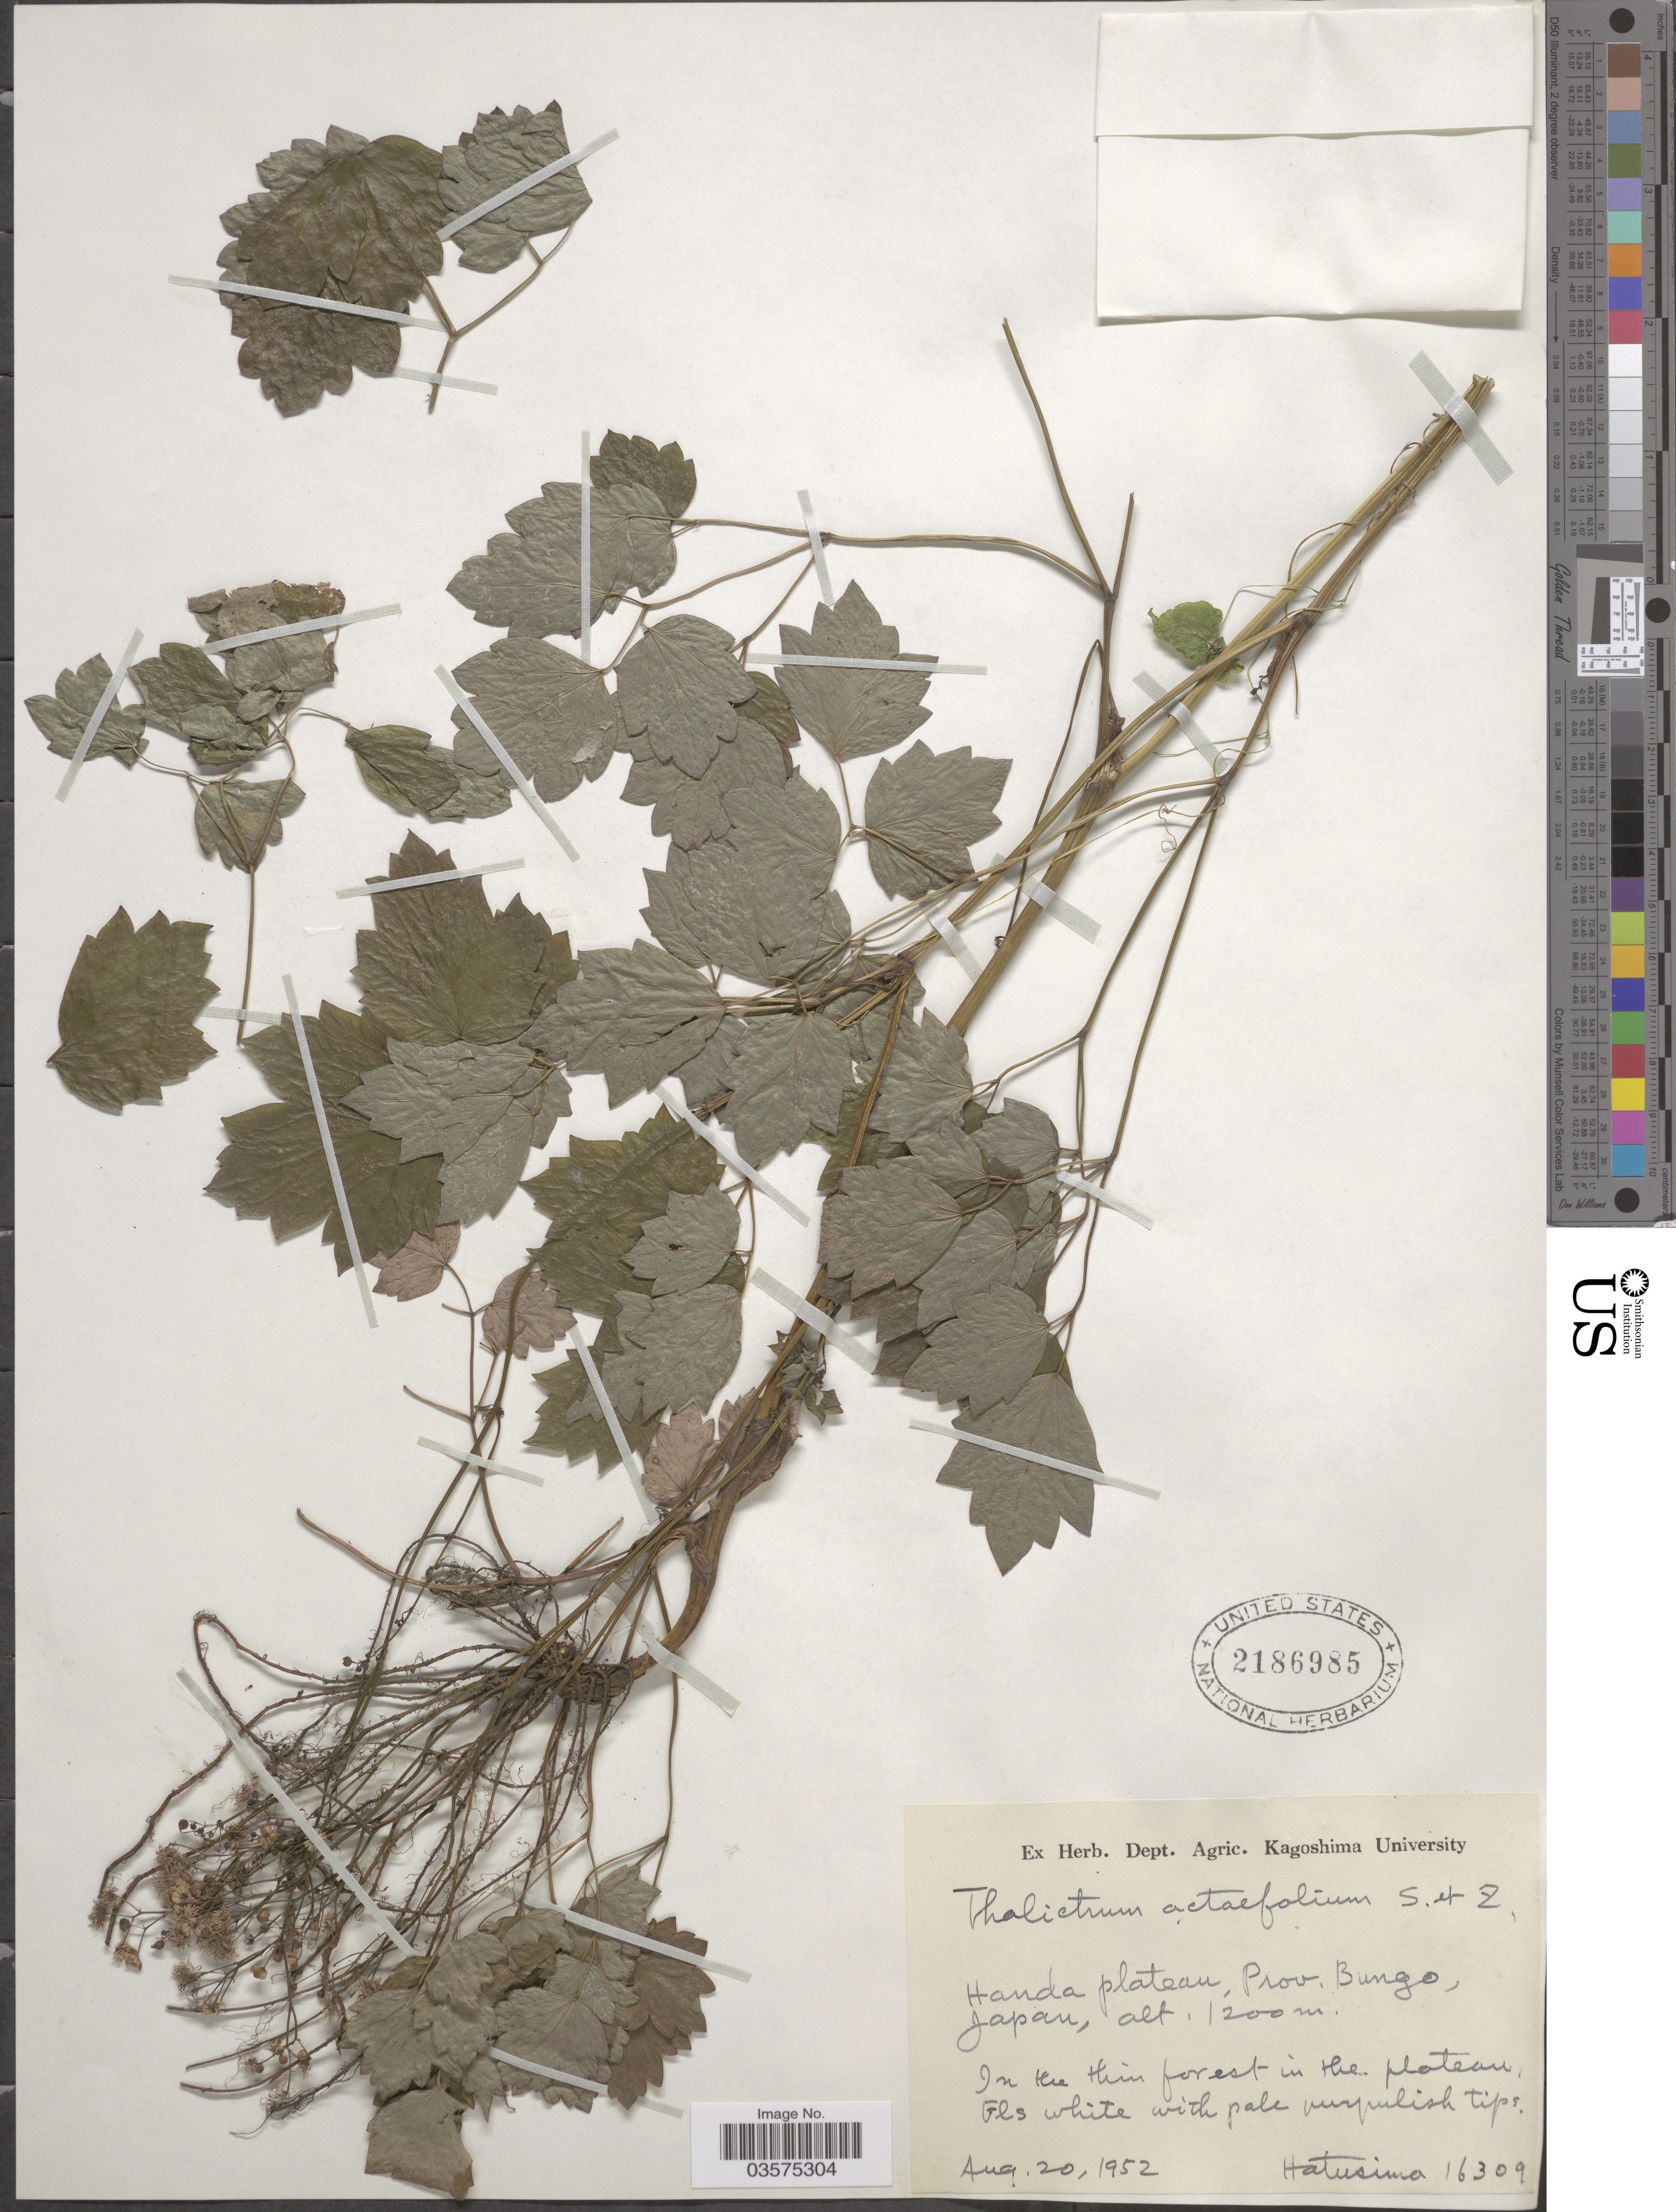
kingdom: Plantae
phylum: Tracheophyta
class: Magnoliopsida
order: Ranunculales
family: Ranunculaceae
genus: Thalictrum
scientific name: Thalictrum actaeifolium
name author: Siebold & Zucc.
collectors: -. Hatusima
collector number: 16309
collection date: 1952-08-20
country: Japan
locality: Handa plateau, Prov. Bungo. In the thin forest in the plateau.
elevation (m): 1200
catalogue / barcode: US 2186985